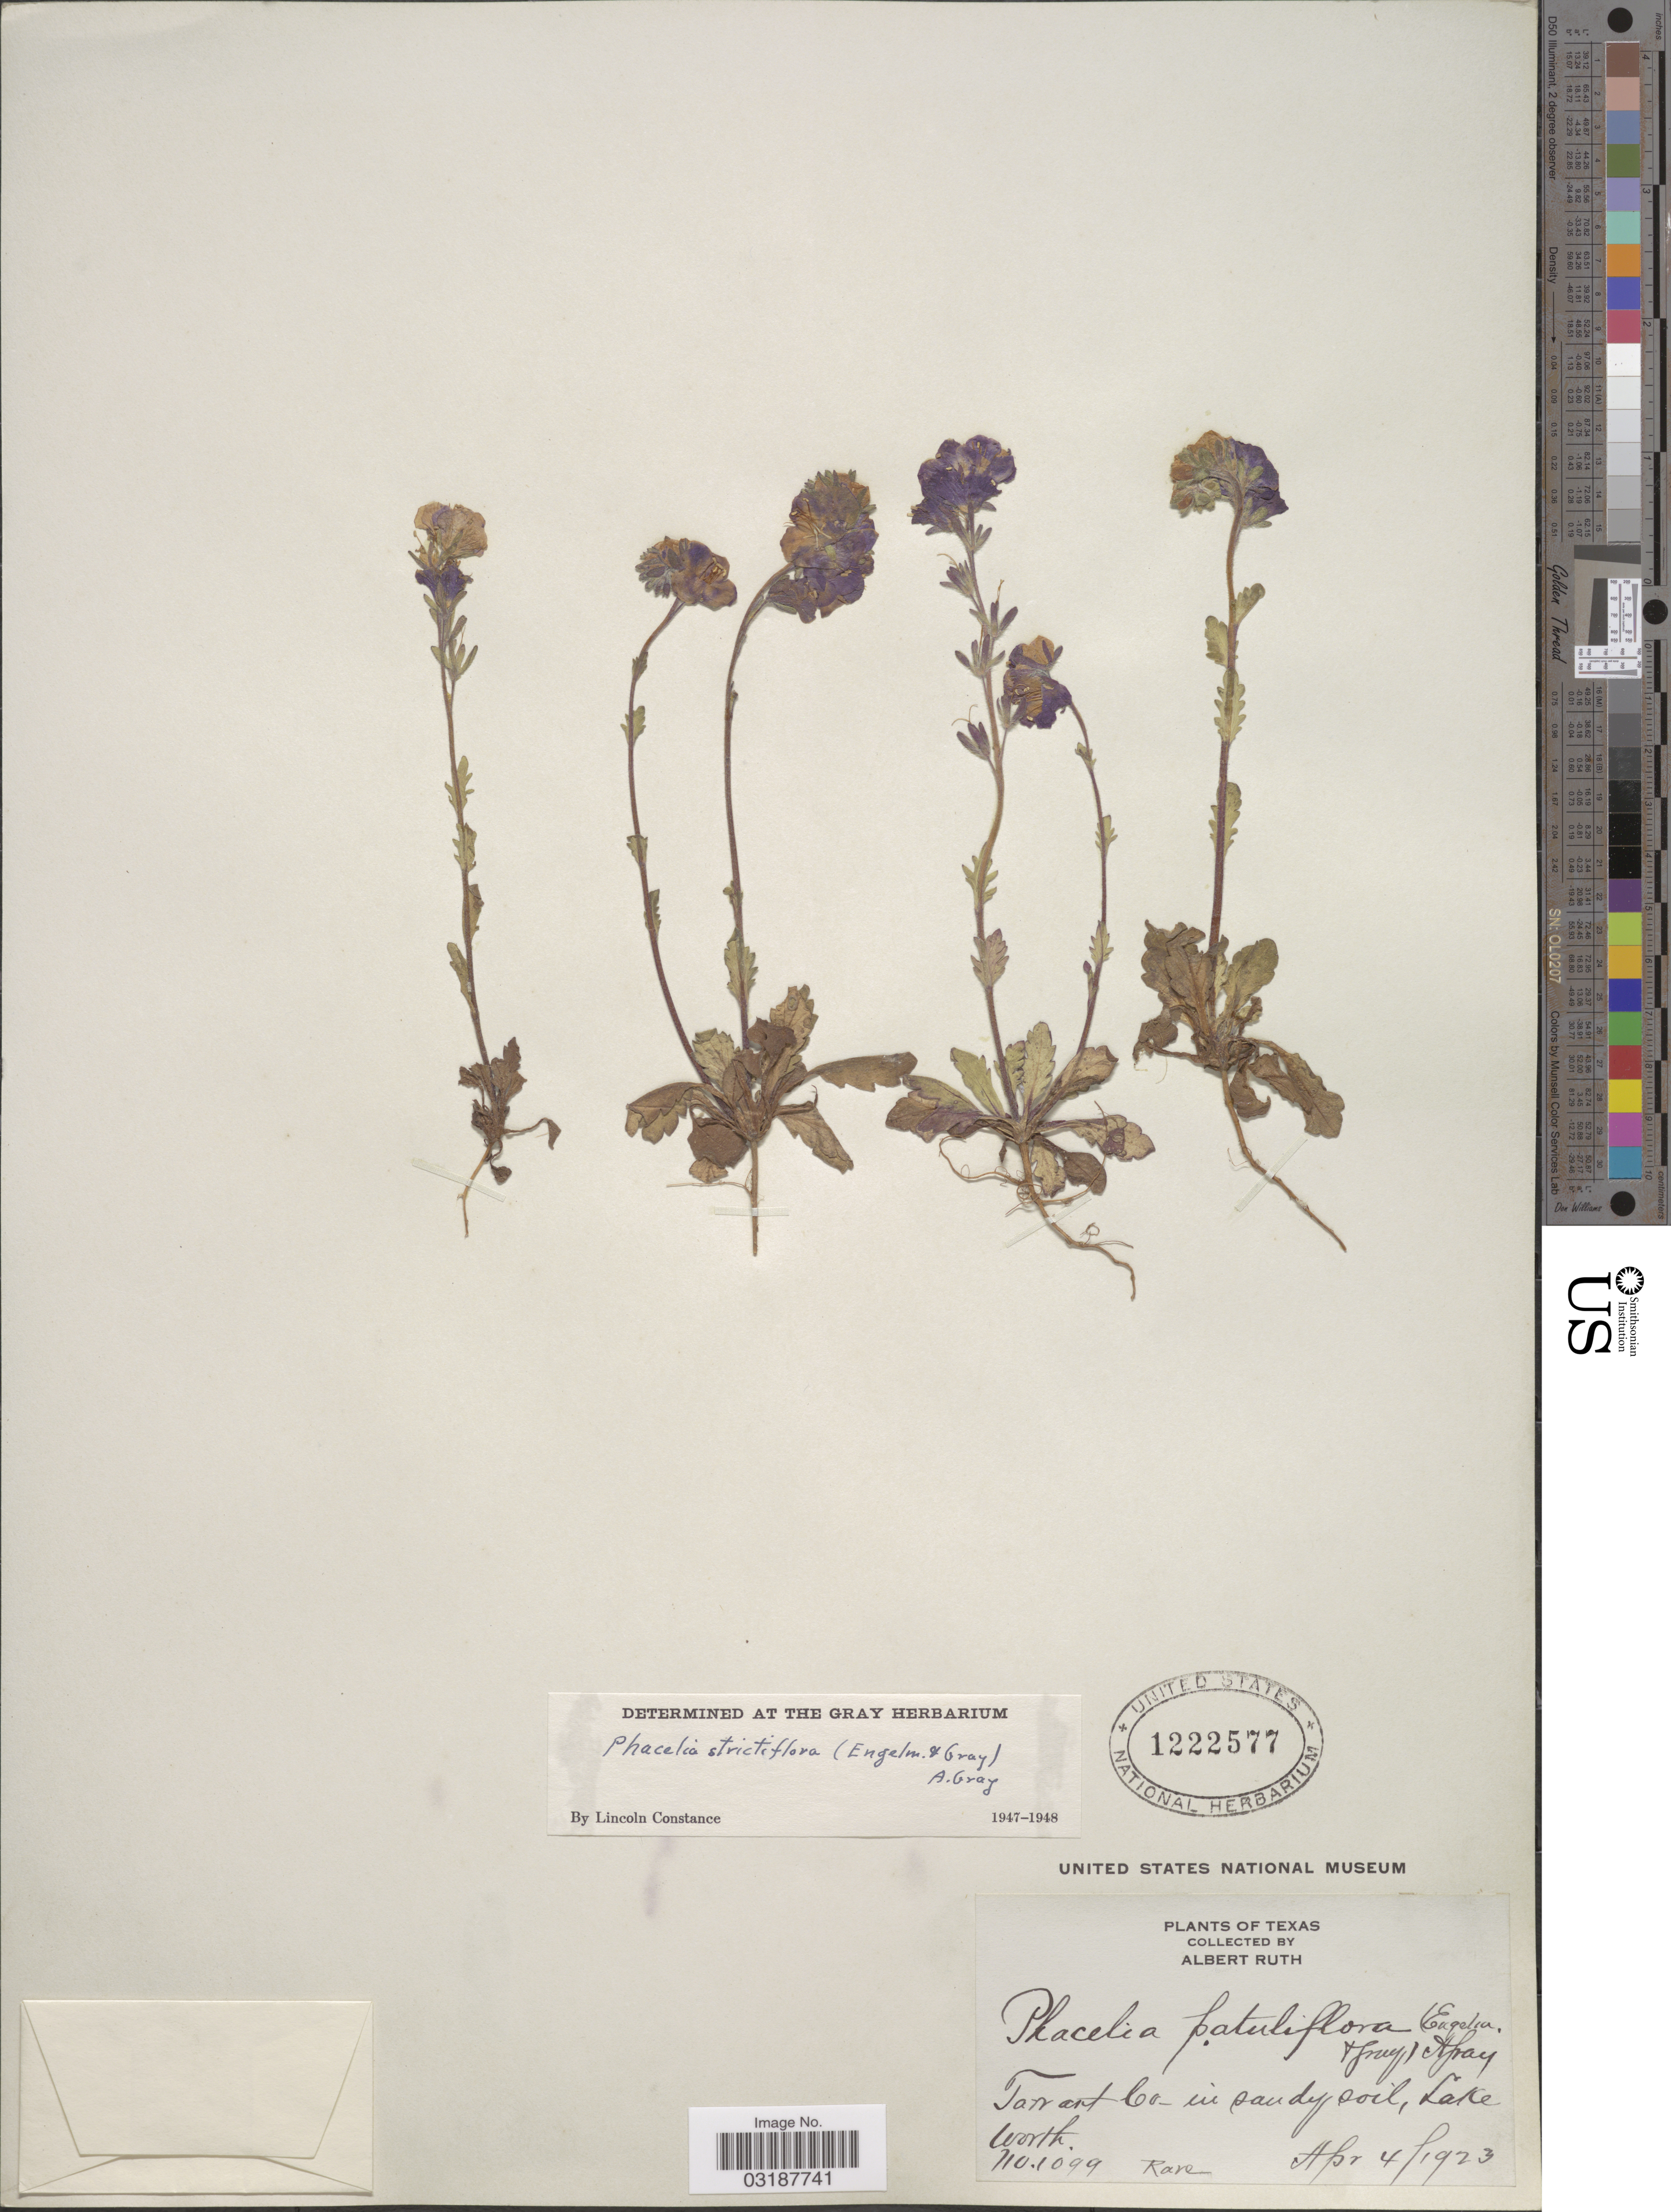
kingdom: Plantae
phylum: Tracheophyta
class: Magnoliopsida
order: Boraginales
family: Hydrophyllaceae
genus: Phacelia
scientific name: Phacelia strictiflora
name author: (Engelm. & A. Gray) A. Gray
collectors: A. Ruth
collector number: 1099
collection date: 1923-04-04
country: United States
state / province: Texas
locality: Tarrant Co., in sandy soil, Lake Worth.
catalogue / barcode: US 1222577